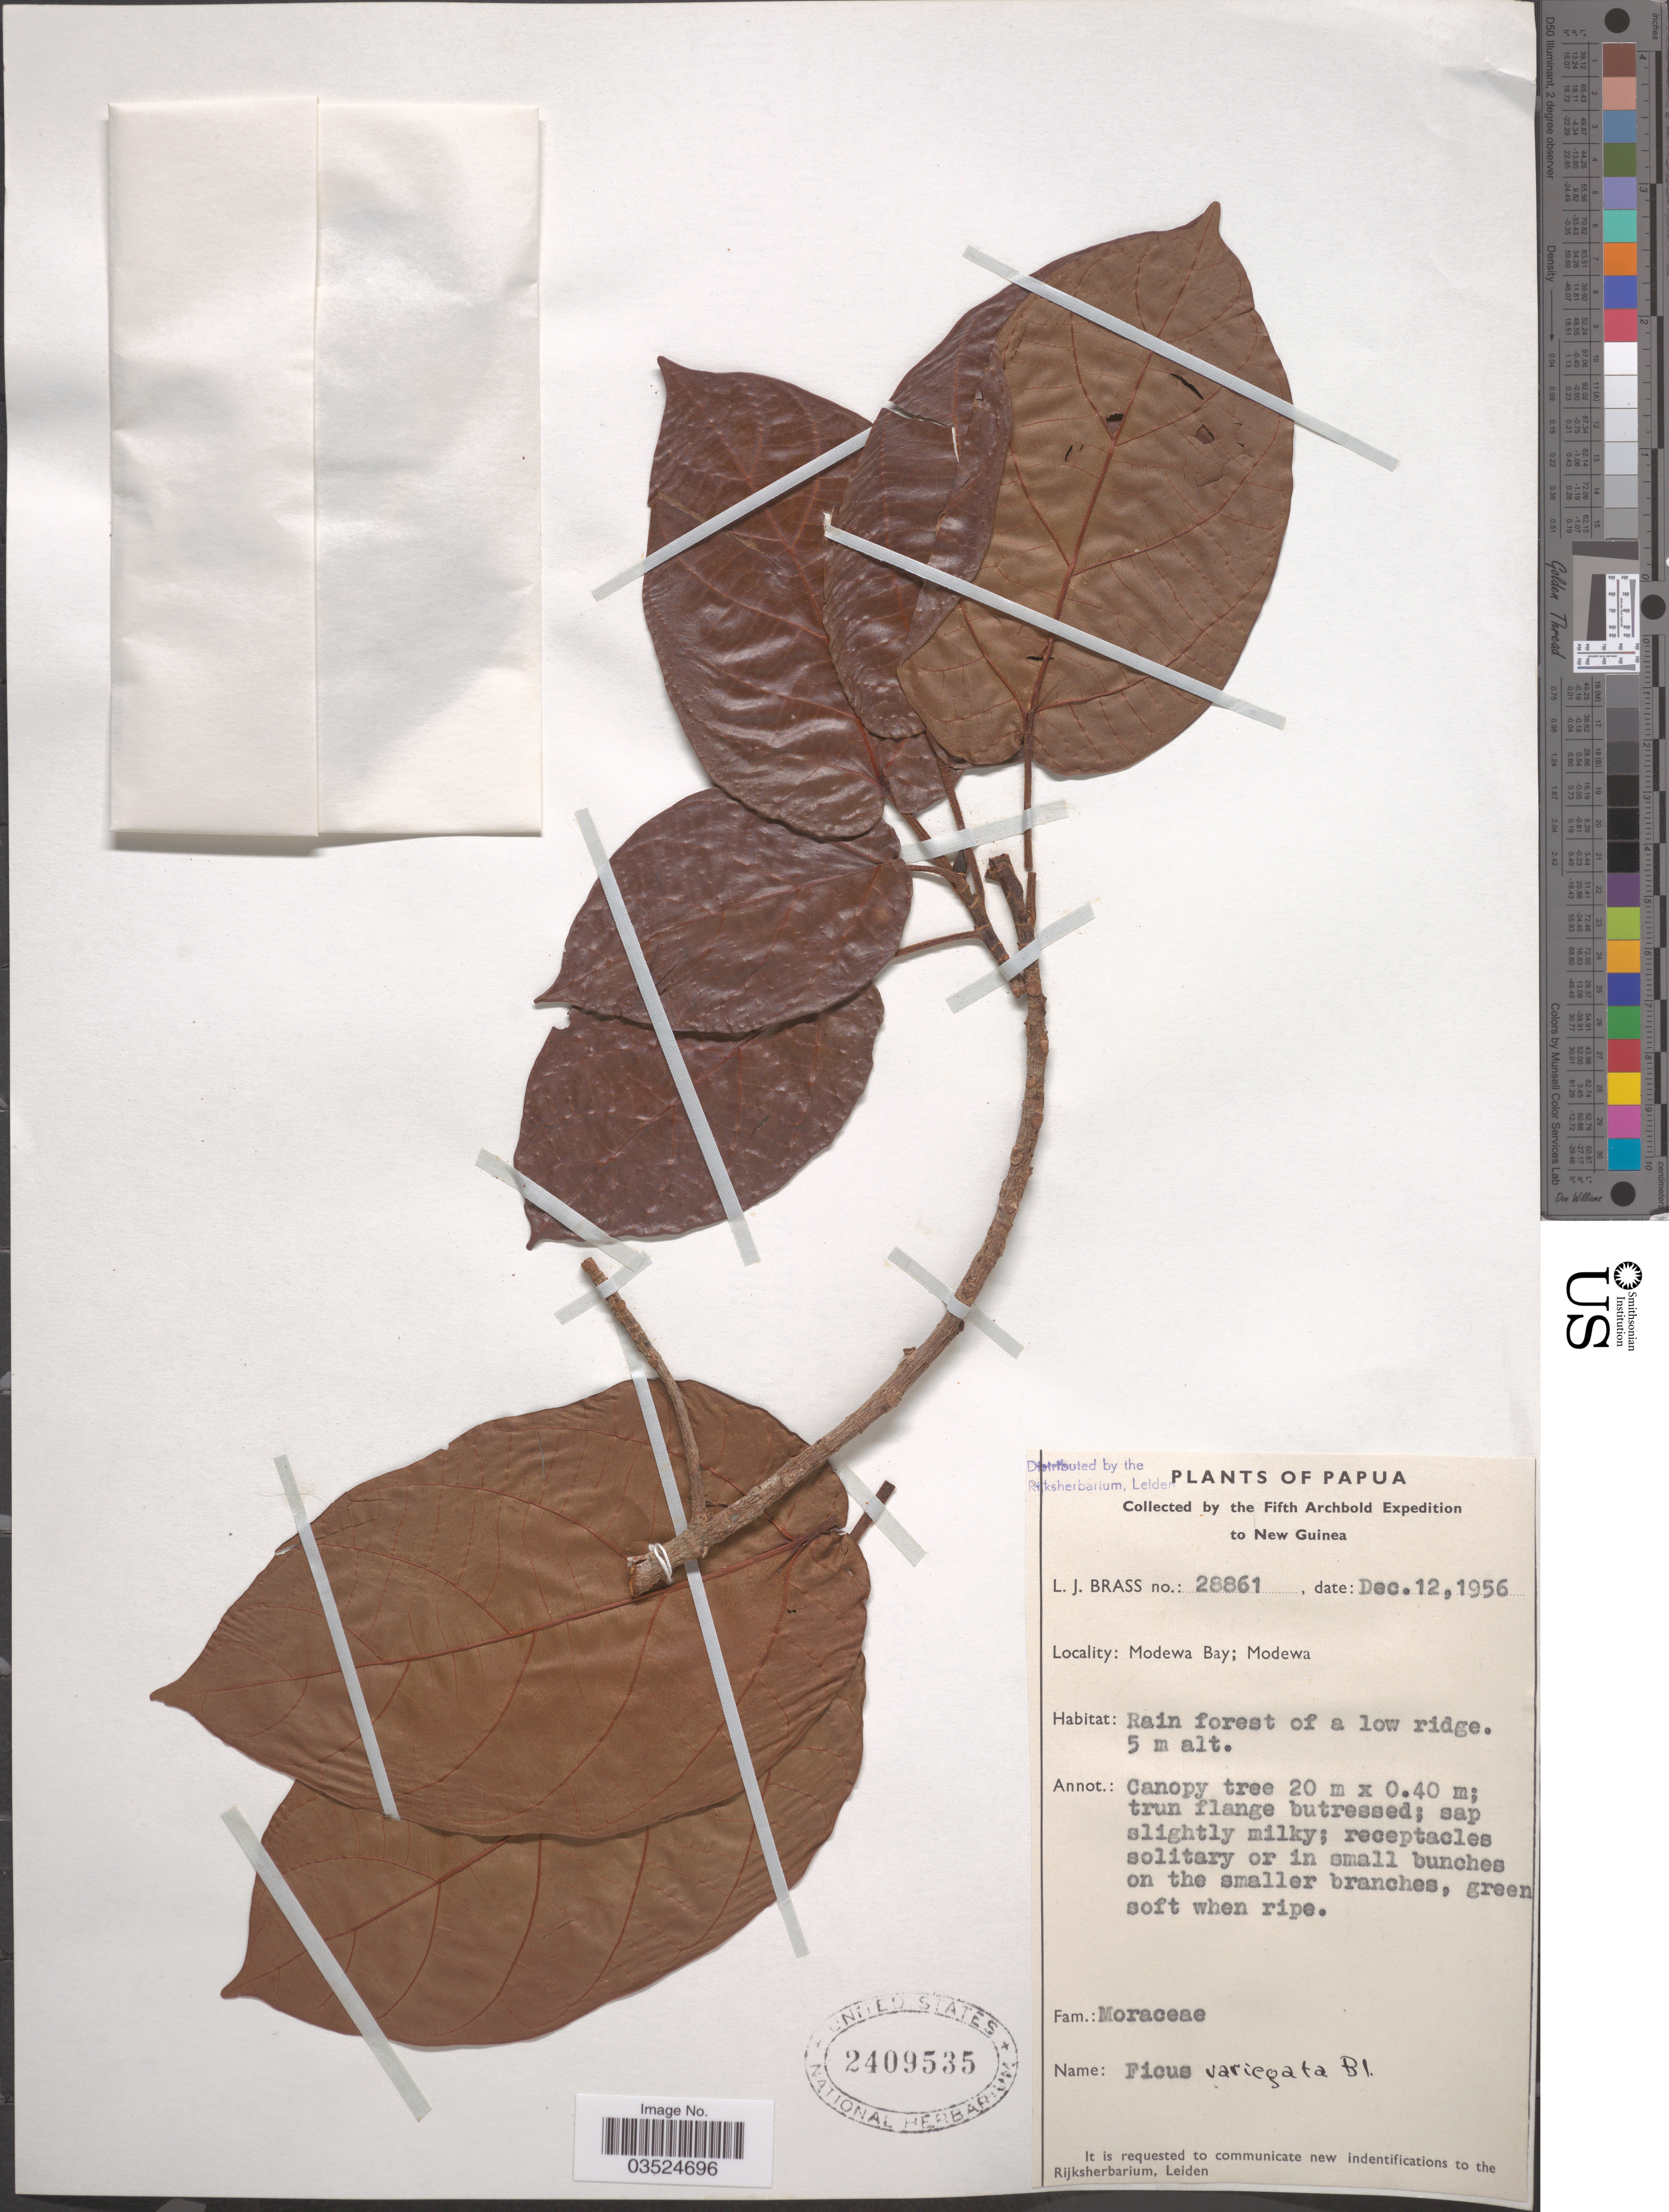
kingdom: Plantae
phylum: Tracheophyta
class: Magnoliopsida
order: Rosales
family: Moraceae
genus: Ficus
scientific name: Ficus variegata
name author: Blume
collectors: L. J. Brass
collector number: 28861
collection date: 1956-12-12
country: Papua New Guinea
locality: Papua. New Guinea. Modewa Bay; Modewa.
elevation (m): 5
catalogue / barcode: US 2409535